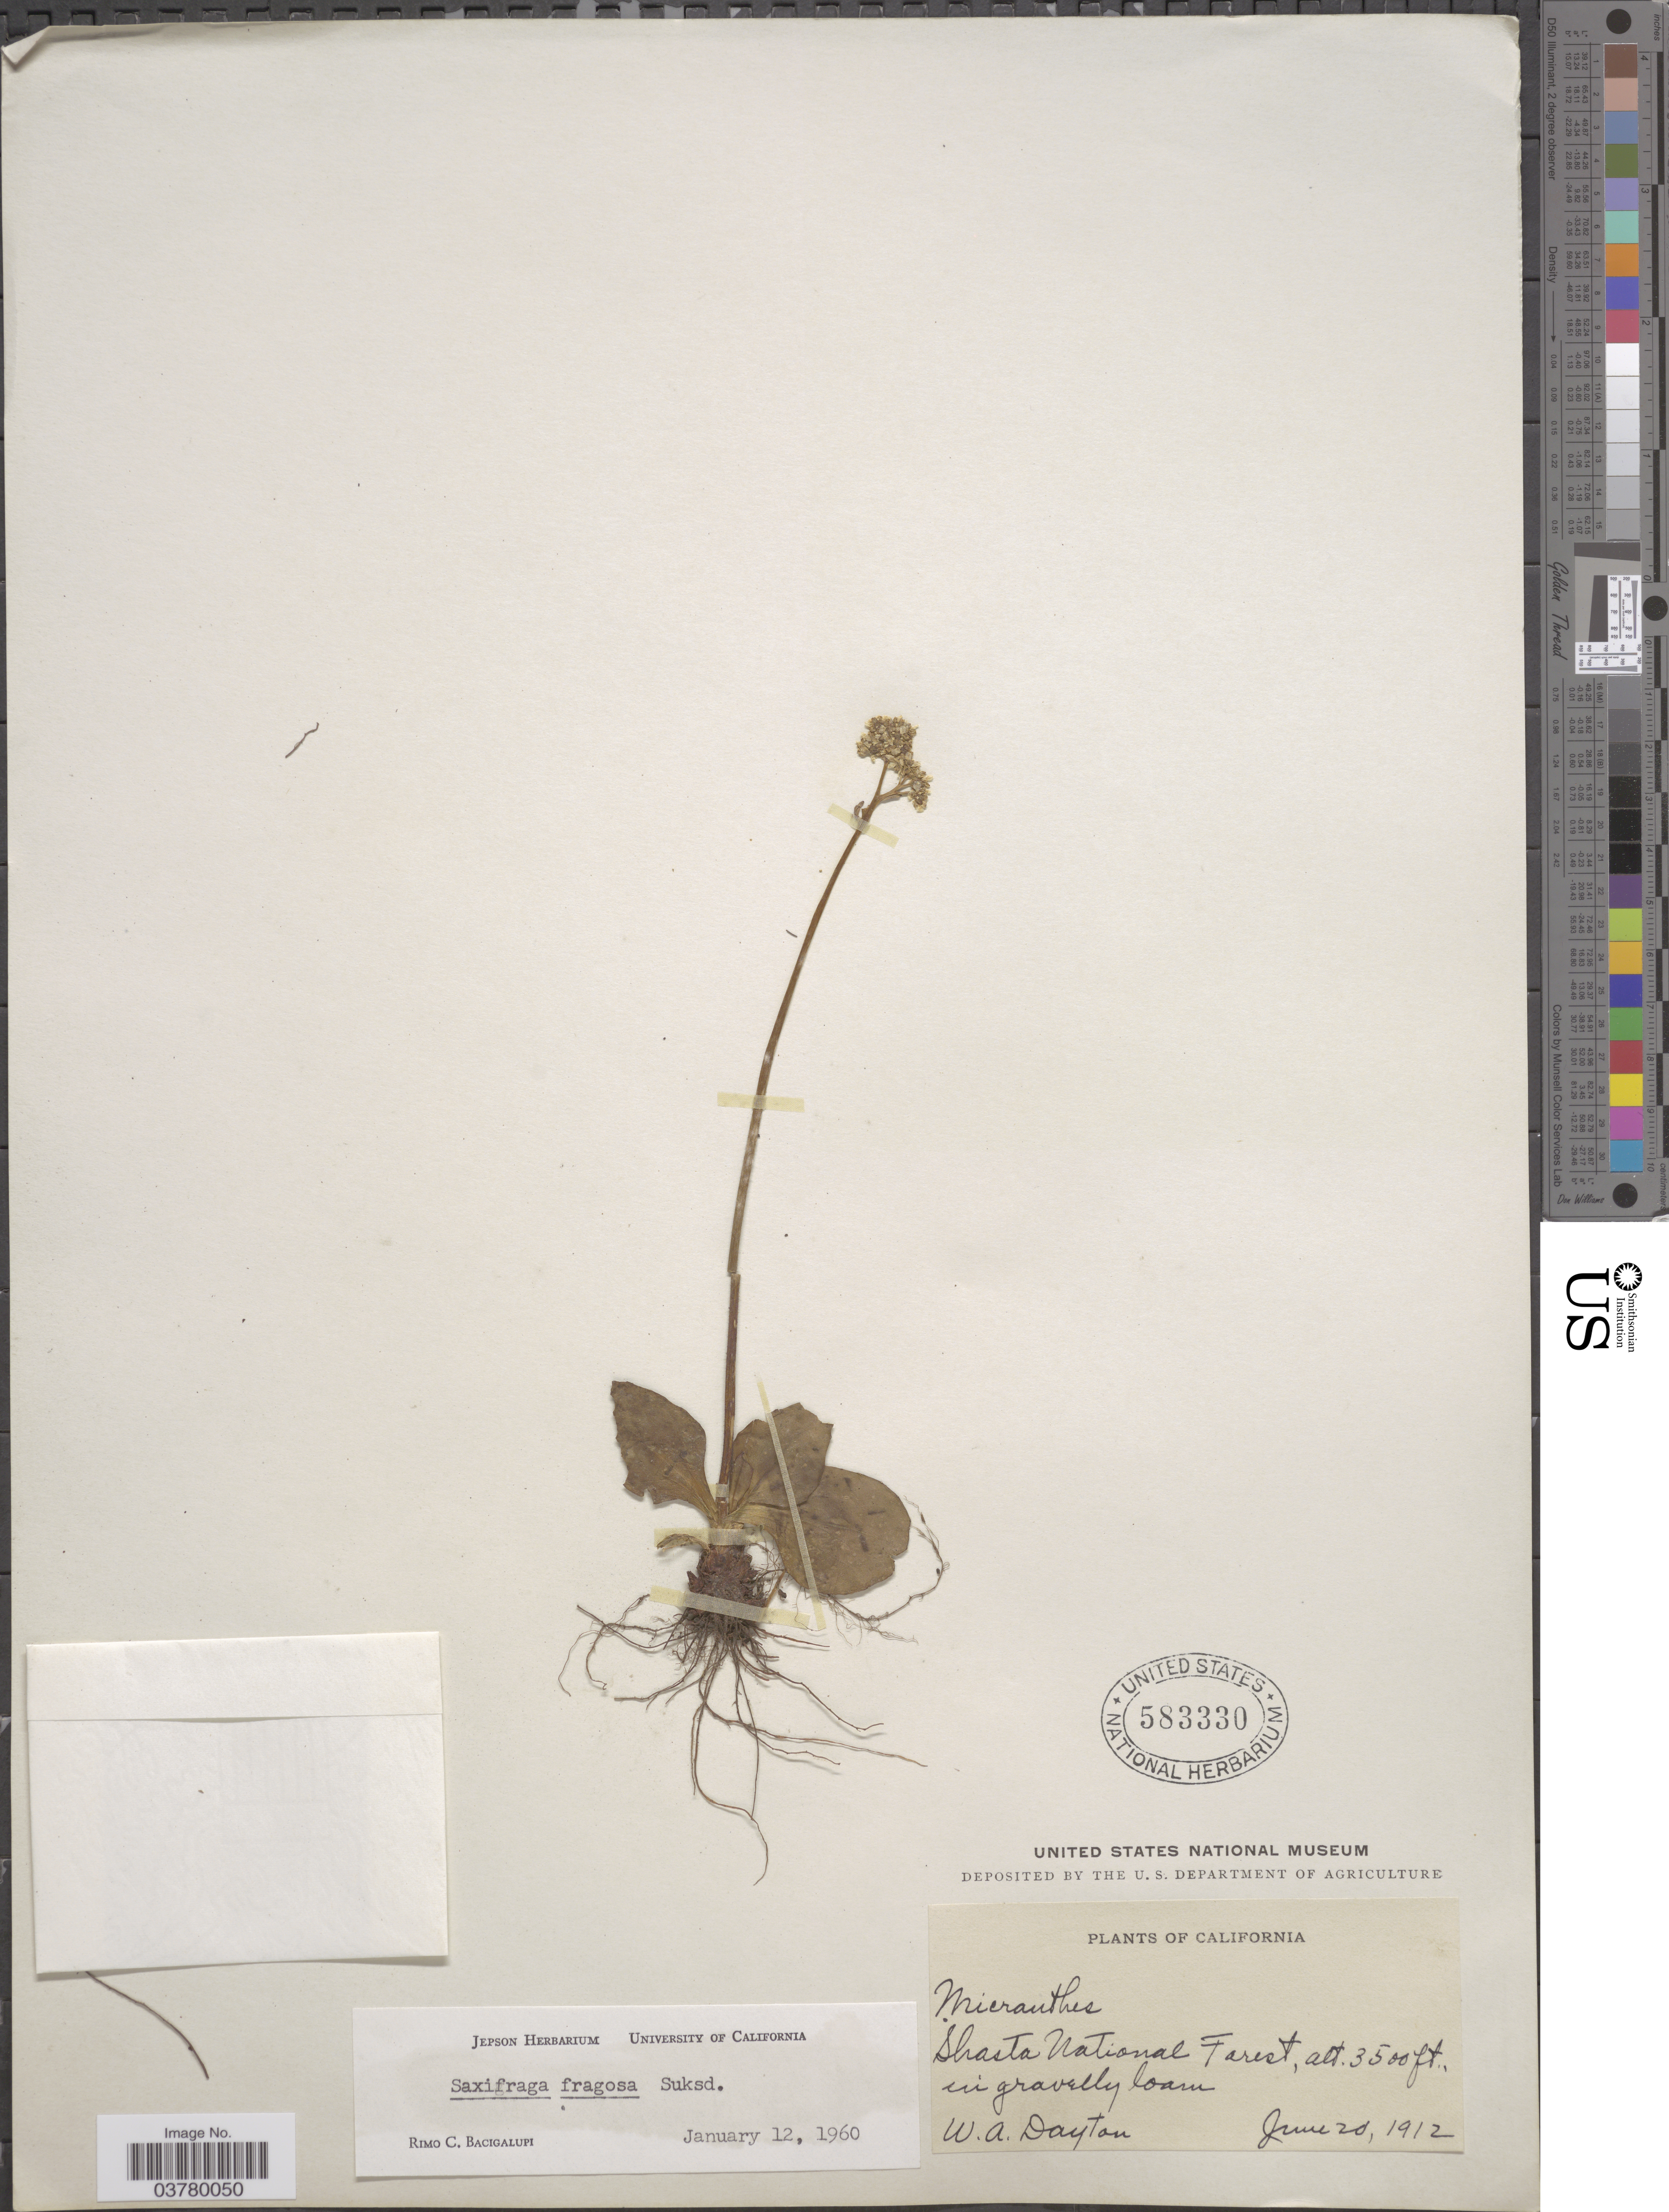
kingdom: Plantae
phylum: Tracheophyta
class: Magnoliopsida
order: Saxifragales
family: Saxifragaceae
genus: Micranthes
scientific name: Micranthes nidifica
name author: (Greene) Small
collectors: W. Dayton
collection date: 1912-06-20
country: United States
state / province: California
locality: Shasta National Forest.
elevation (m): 1067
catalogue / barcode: US 583330